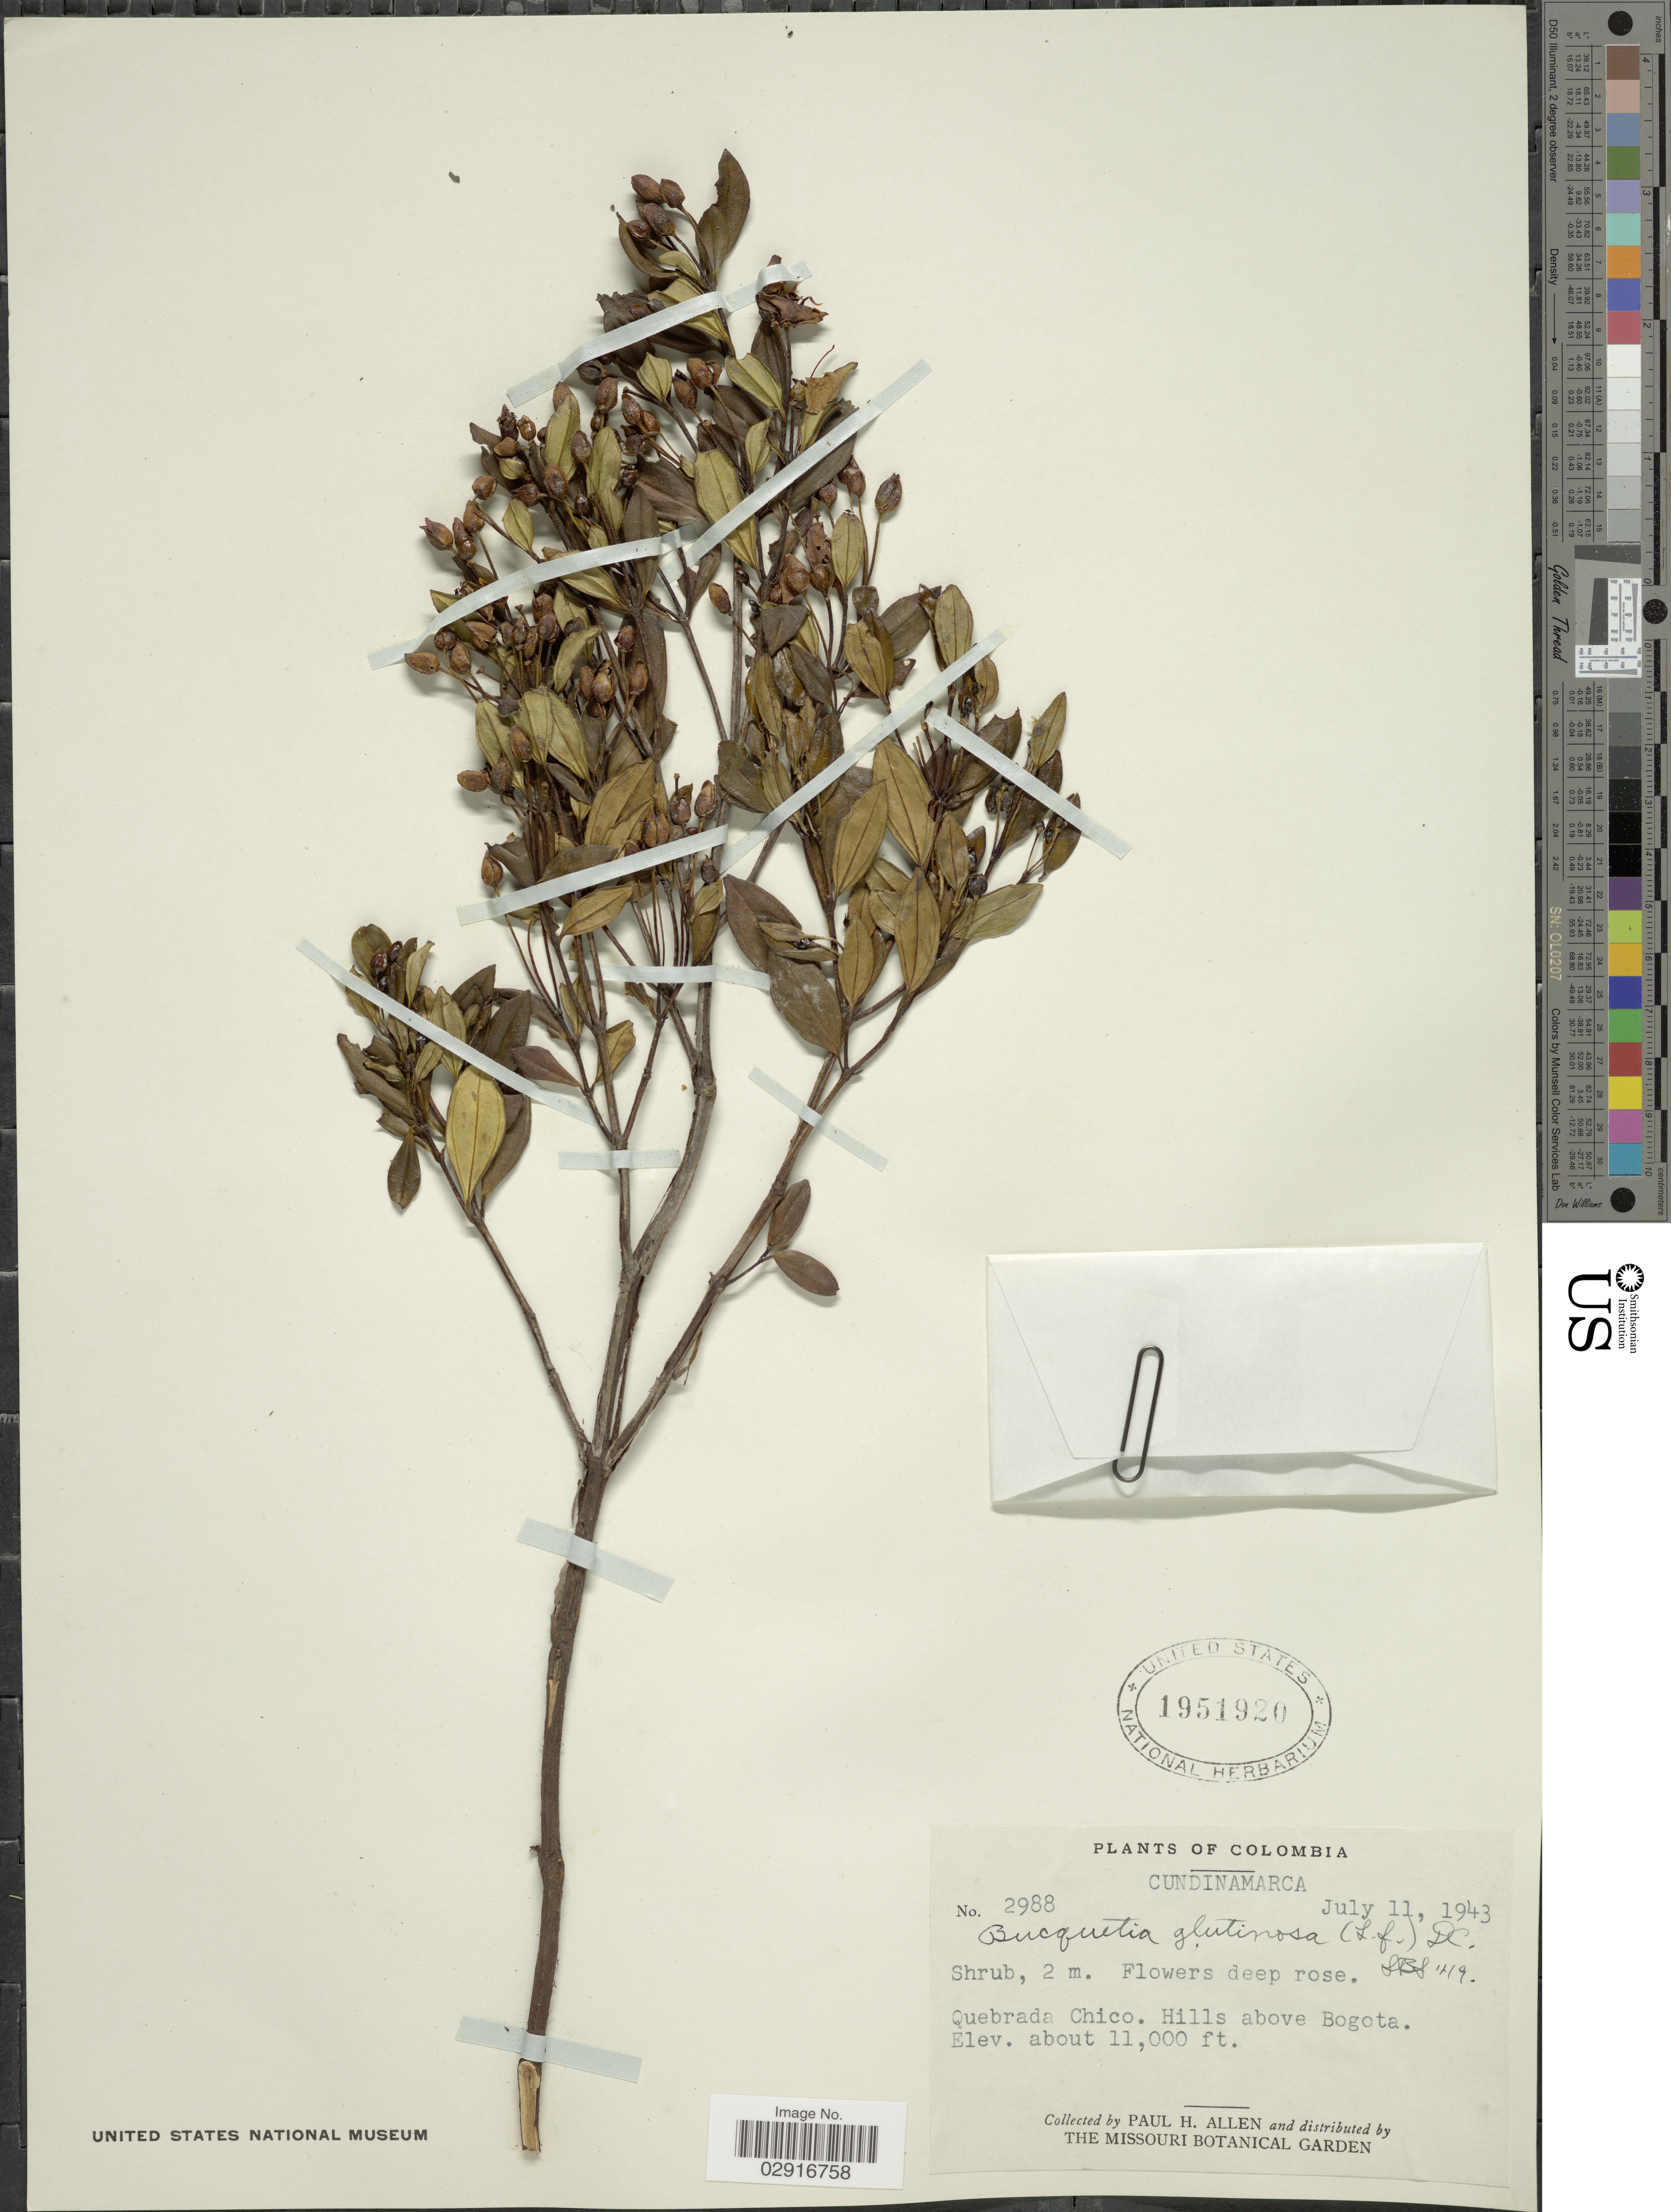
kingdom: Plantae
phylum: Tracheophyta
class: Magnoliopsida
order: Myrtales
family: Melastomataceae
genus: Bucquetia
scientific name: Bucquetia glutinosa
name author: DC.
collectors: P. H. Allen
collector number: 2988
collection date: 1943-07-11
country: Colombia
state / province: Cundinamarca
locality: Quebrada Chico. Hills above Bogota.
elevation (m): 3353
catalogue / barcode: US 1951920